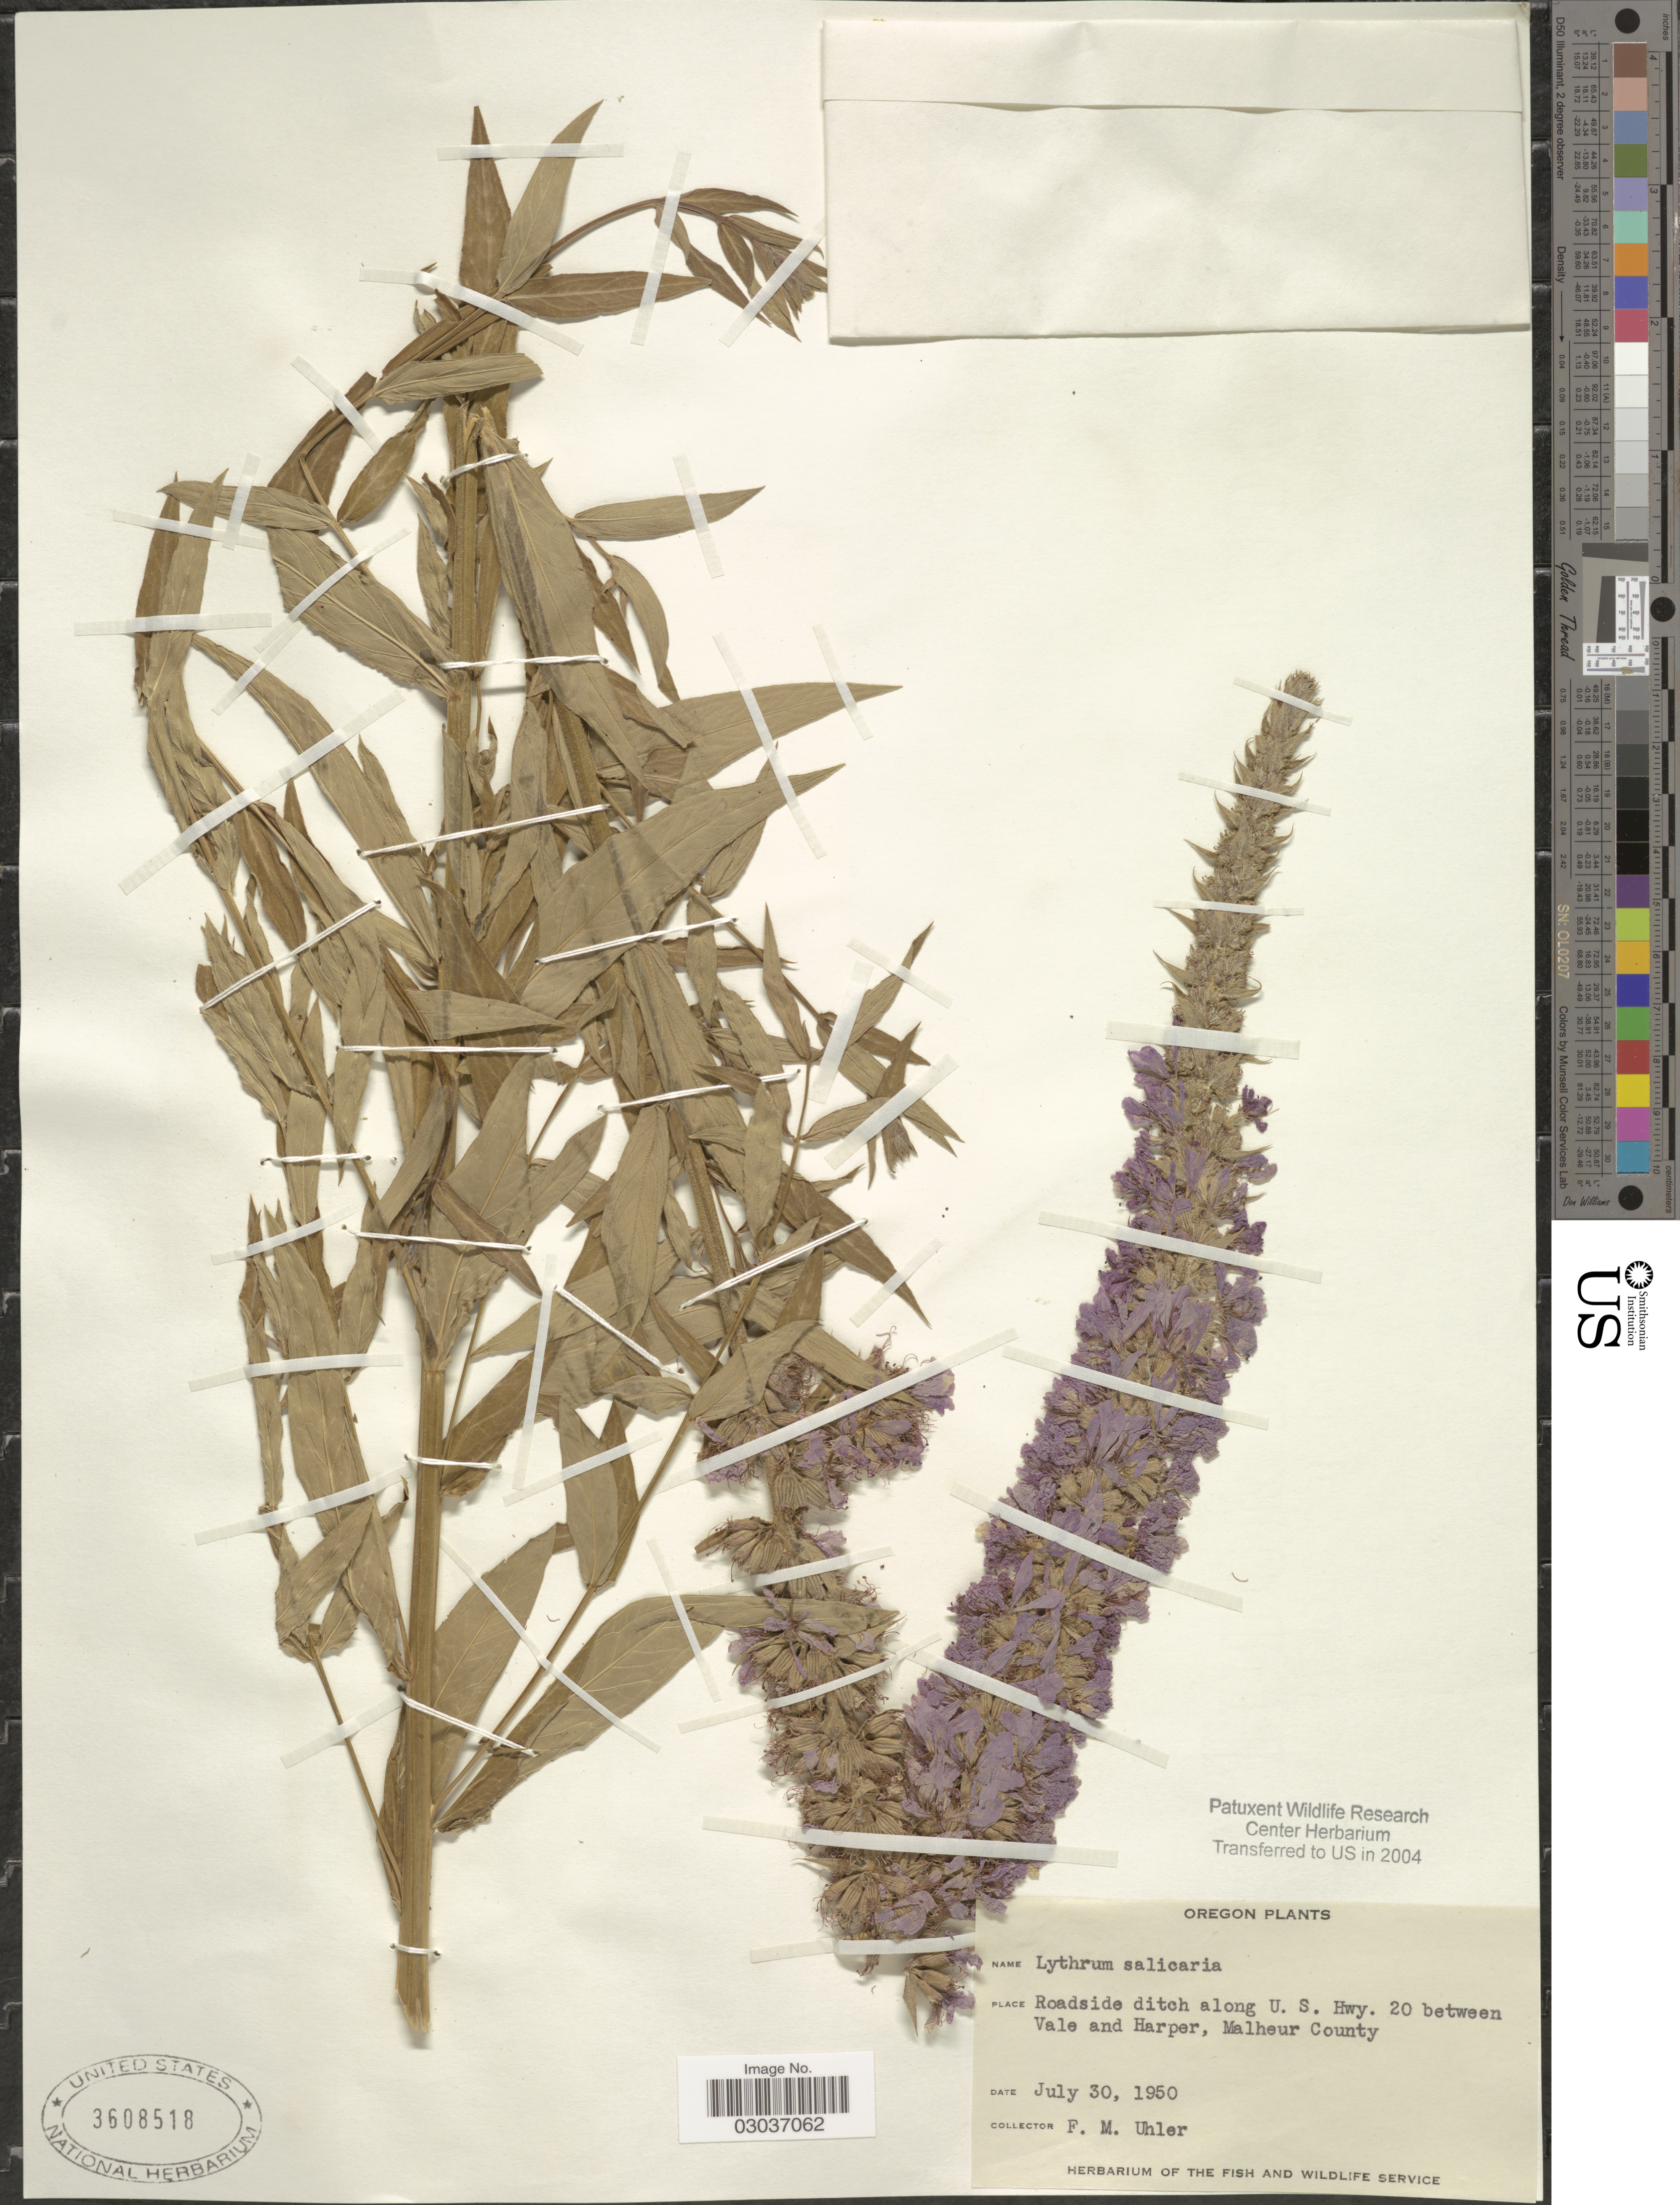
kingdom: Plantae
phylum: Tracheophyta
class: Magnoliopsida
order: Myrtales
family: Lythraceae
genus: Lythrum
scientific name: Lythrum salicaria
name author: L.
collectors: F. M. Uhler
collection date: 1950-07-30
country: United States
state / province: Oregon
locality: Roadside ditch along U. S. Hwy. 20 between Vale and Harper, Malheur County.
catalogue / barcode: US 3608518